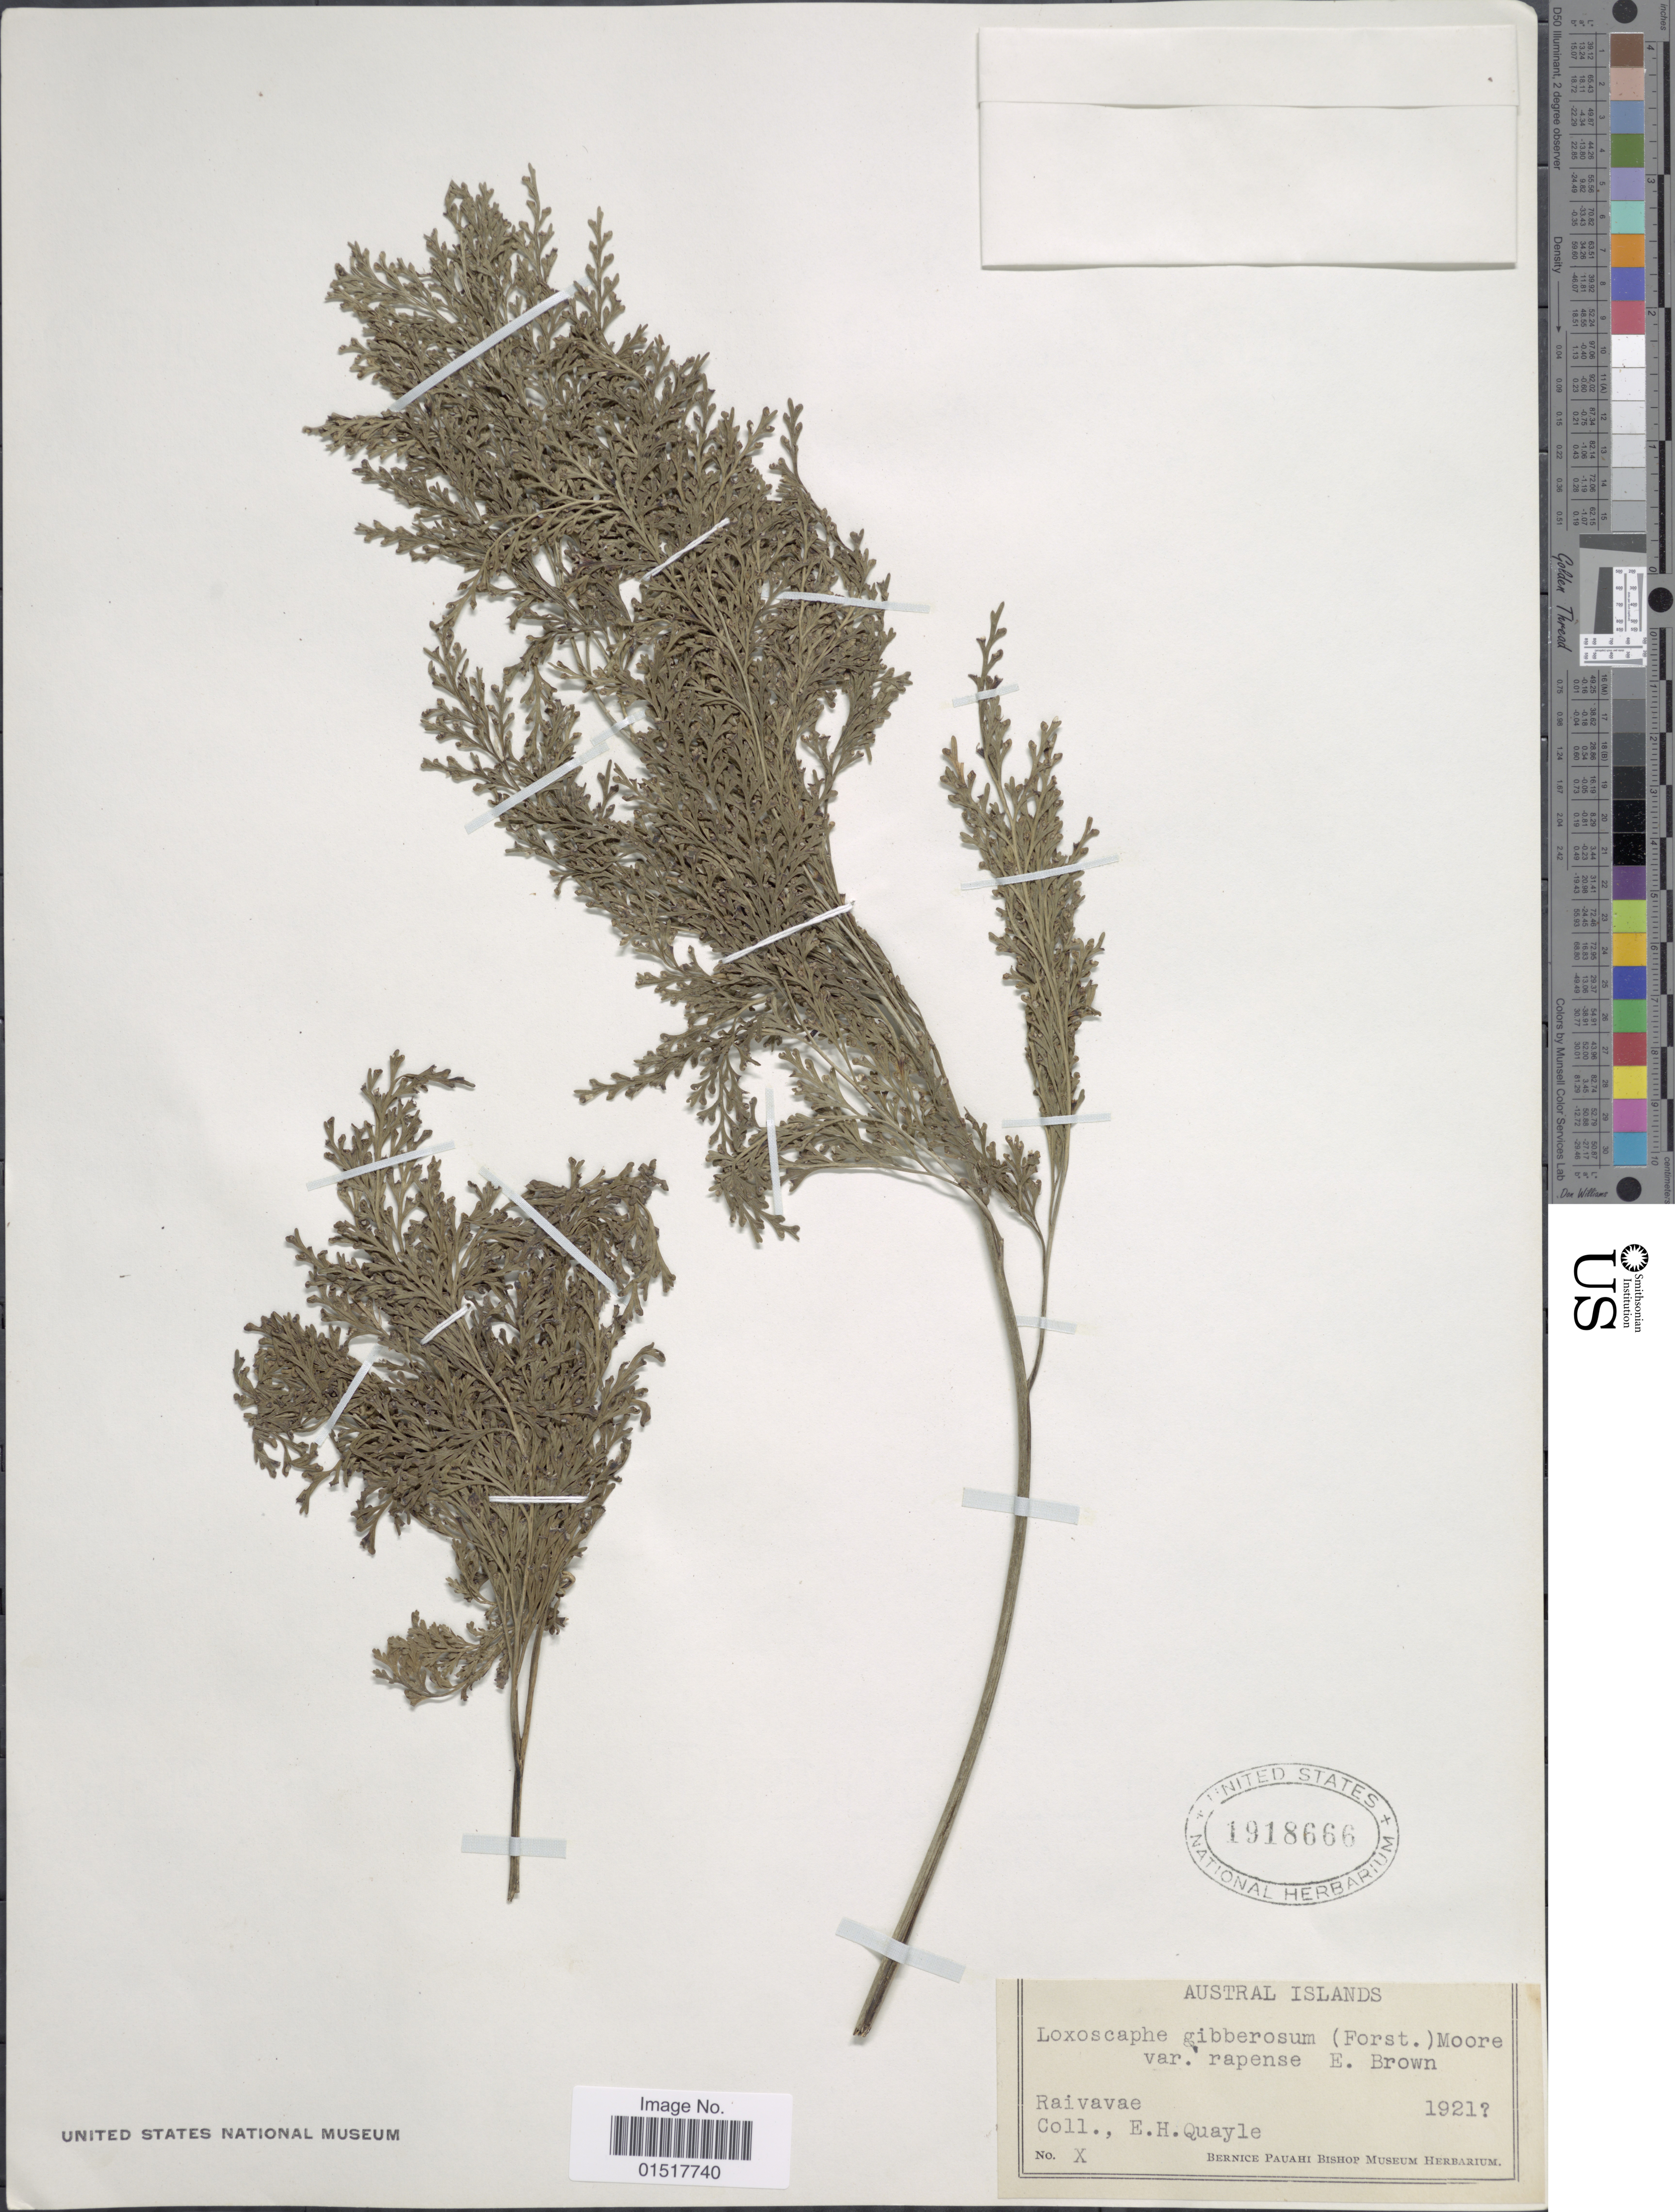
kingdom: Plantae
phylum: Tracheophyta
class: Polypodiopsida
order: Polypodiales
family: Aspleniaceae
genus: Asplenium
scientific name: Asplenium gibberosum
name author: (G. Forst.) Mett.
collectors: E. Quayle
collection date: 1921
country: French Polynesia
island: Raivavae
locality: Austral Islands. Raivavae.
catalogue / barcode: US 1918666